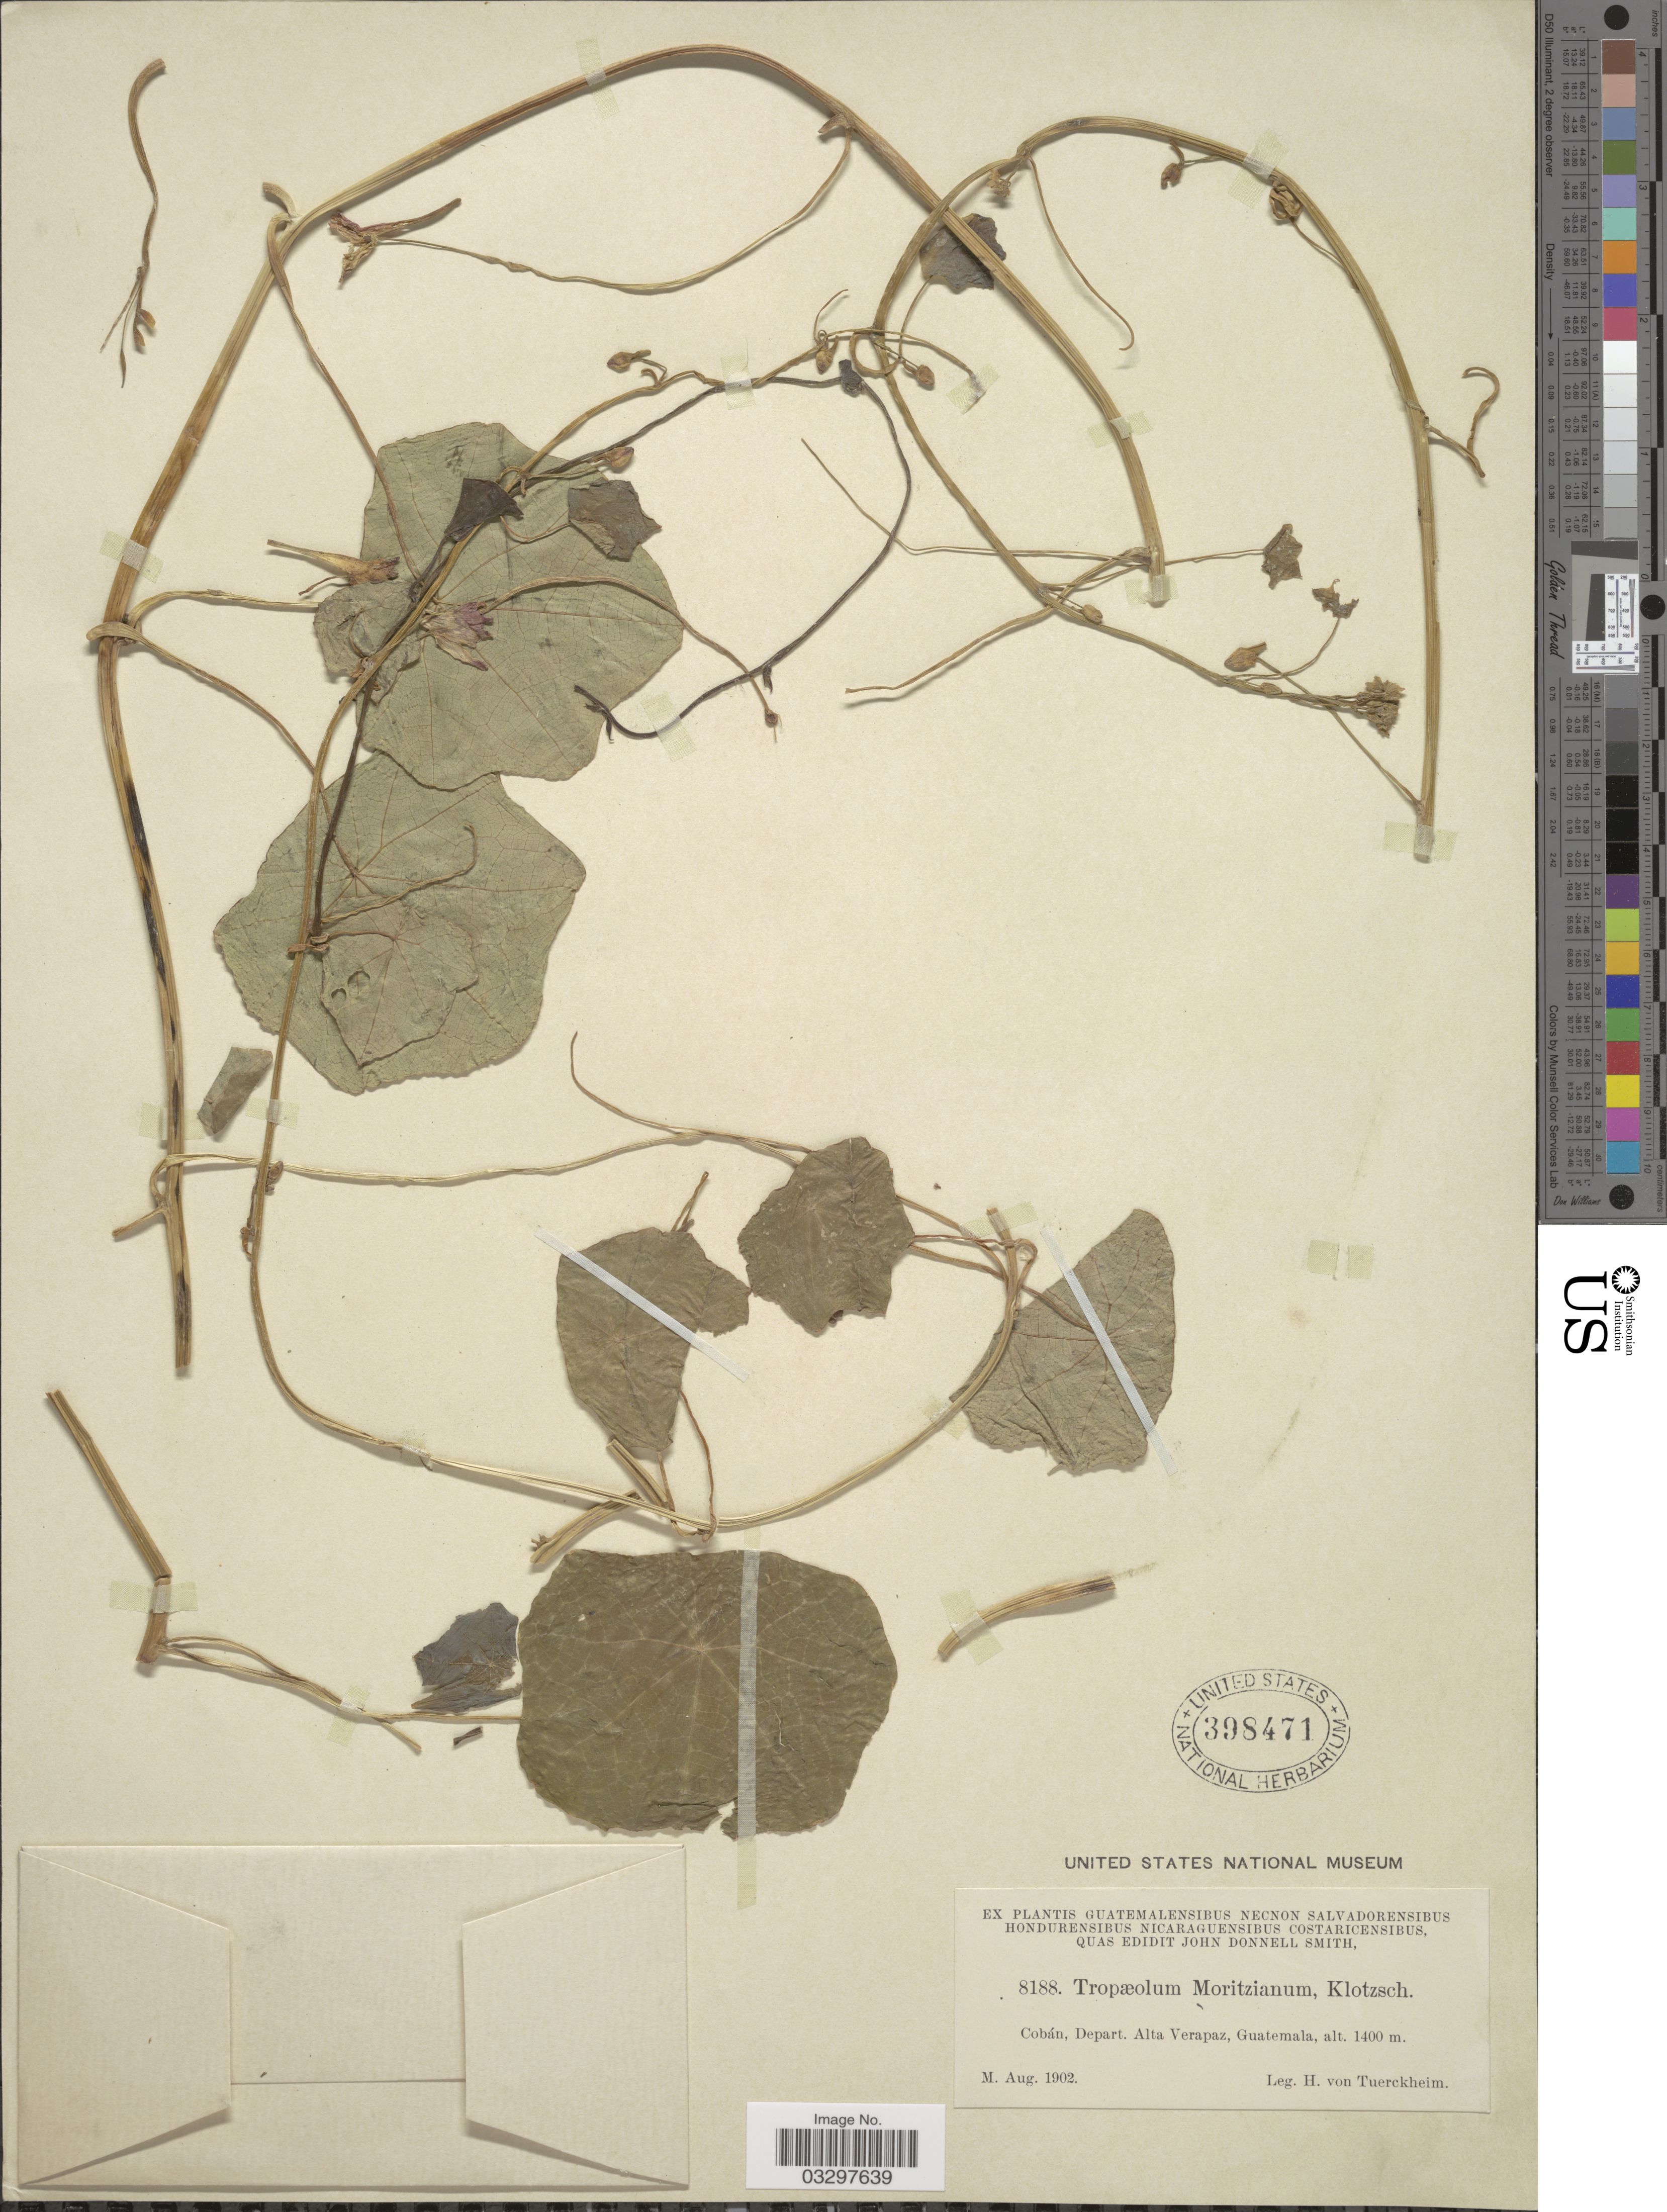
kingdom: Plantae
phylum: Tracheophyta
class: Magnoliopsida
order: Brassicales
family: Tropaeolaceae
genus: Tropaeolum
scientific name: Tropaeolum moritzianum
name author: Klotzsch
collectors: H. von Türckheim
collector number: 8188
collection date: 1902-08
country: Guatemala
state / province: Alta Verapaz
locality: Cobán, Depart. Alta Verapaz.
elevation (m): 1400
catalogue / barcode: US 398471